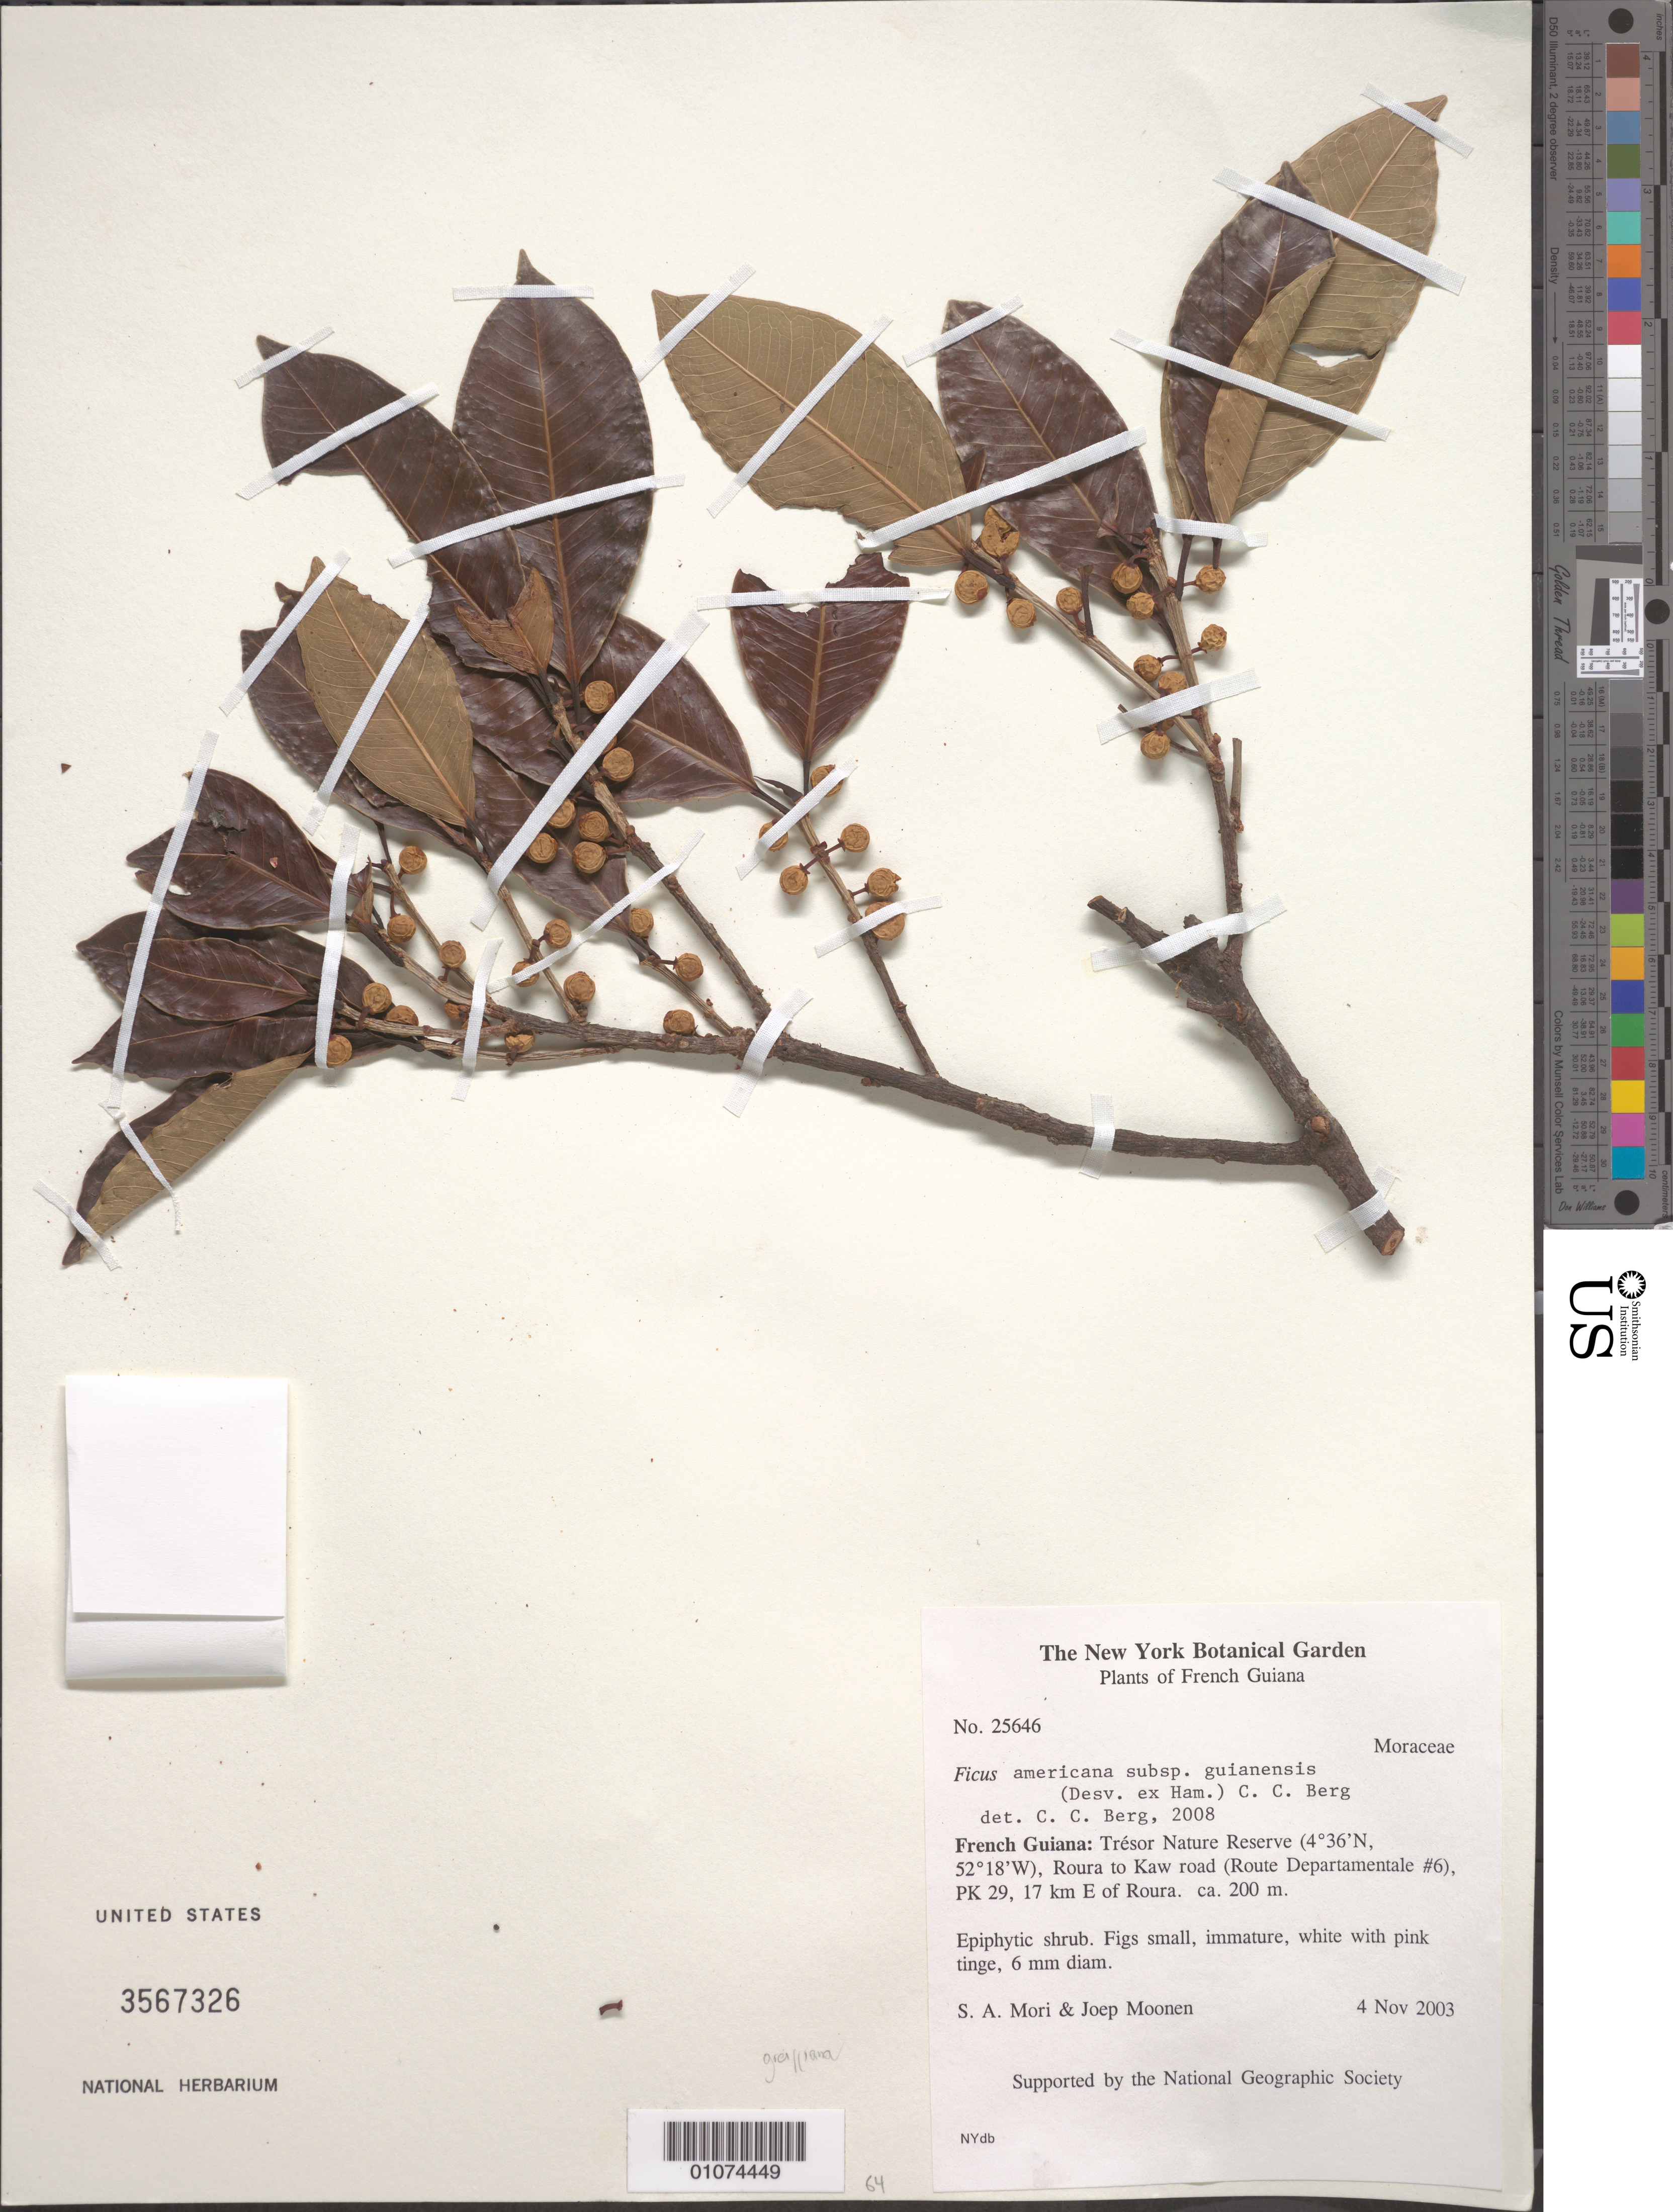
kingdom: Plantae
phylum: Tracheophyta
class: Magnoliopsida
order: Rosales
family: Moraceae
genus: Ficus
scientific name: Ficus americana subsp. guianensis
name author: (Desv.) C.C. Berg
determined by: Berg, C. C.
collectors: S. Mori & J. Moonen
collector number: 25646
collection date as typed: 4-Nov-03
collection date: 2003-11-04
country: French Guiana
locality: Tresor Nature Reserve. Roura to Kaw road (Route Departamentale #6) PK 29, 17 km E of Roura.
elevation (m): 200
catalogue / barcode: US 3567326